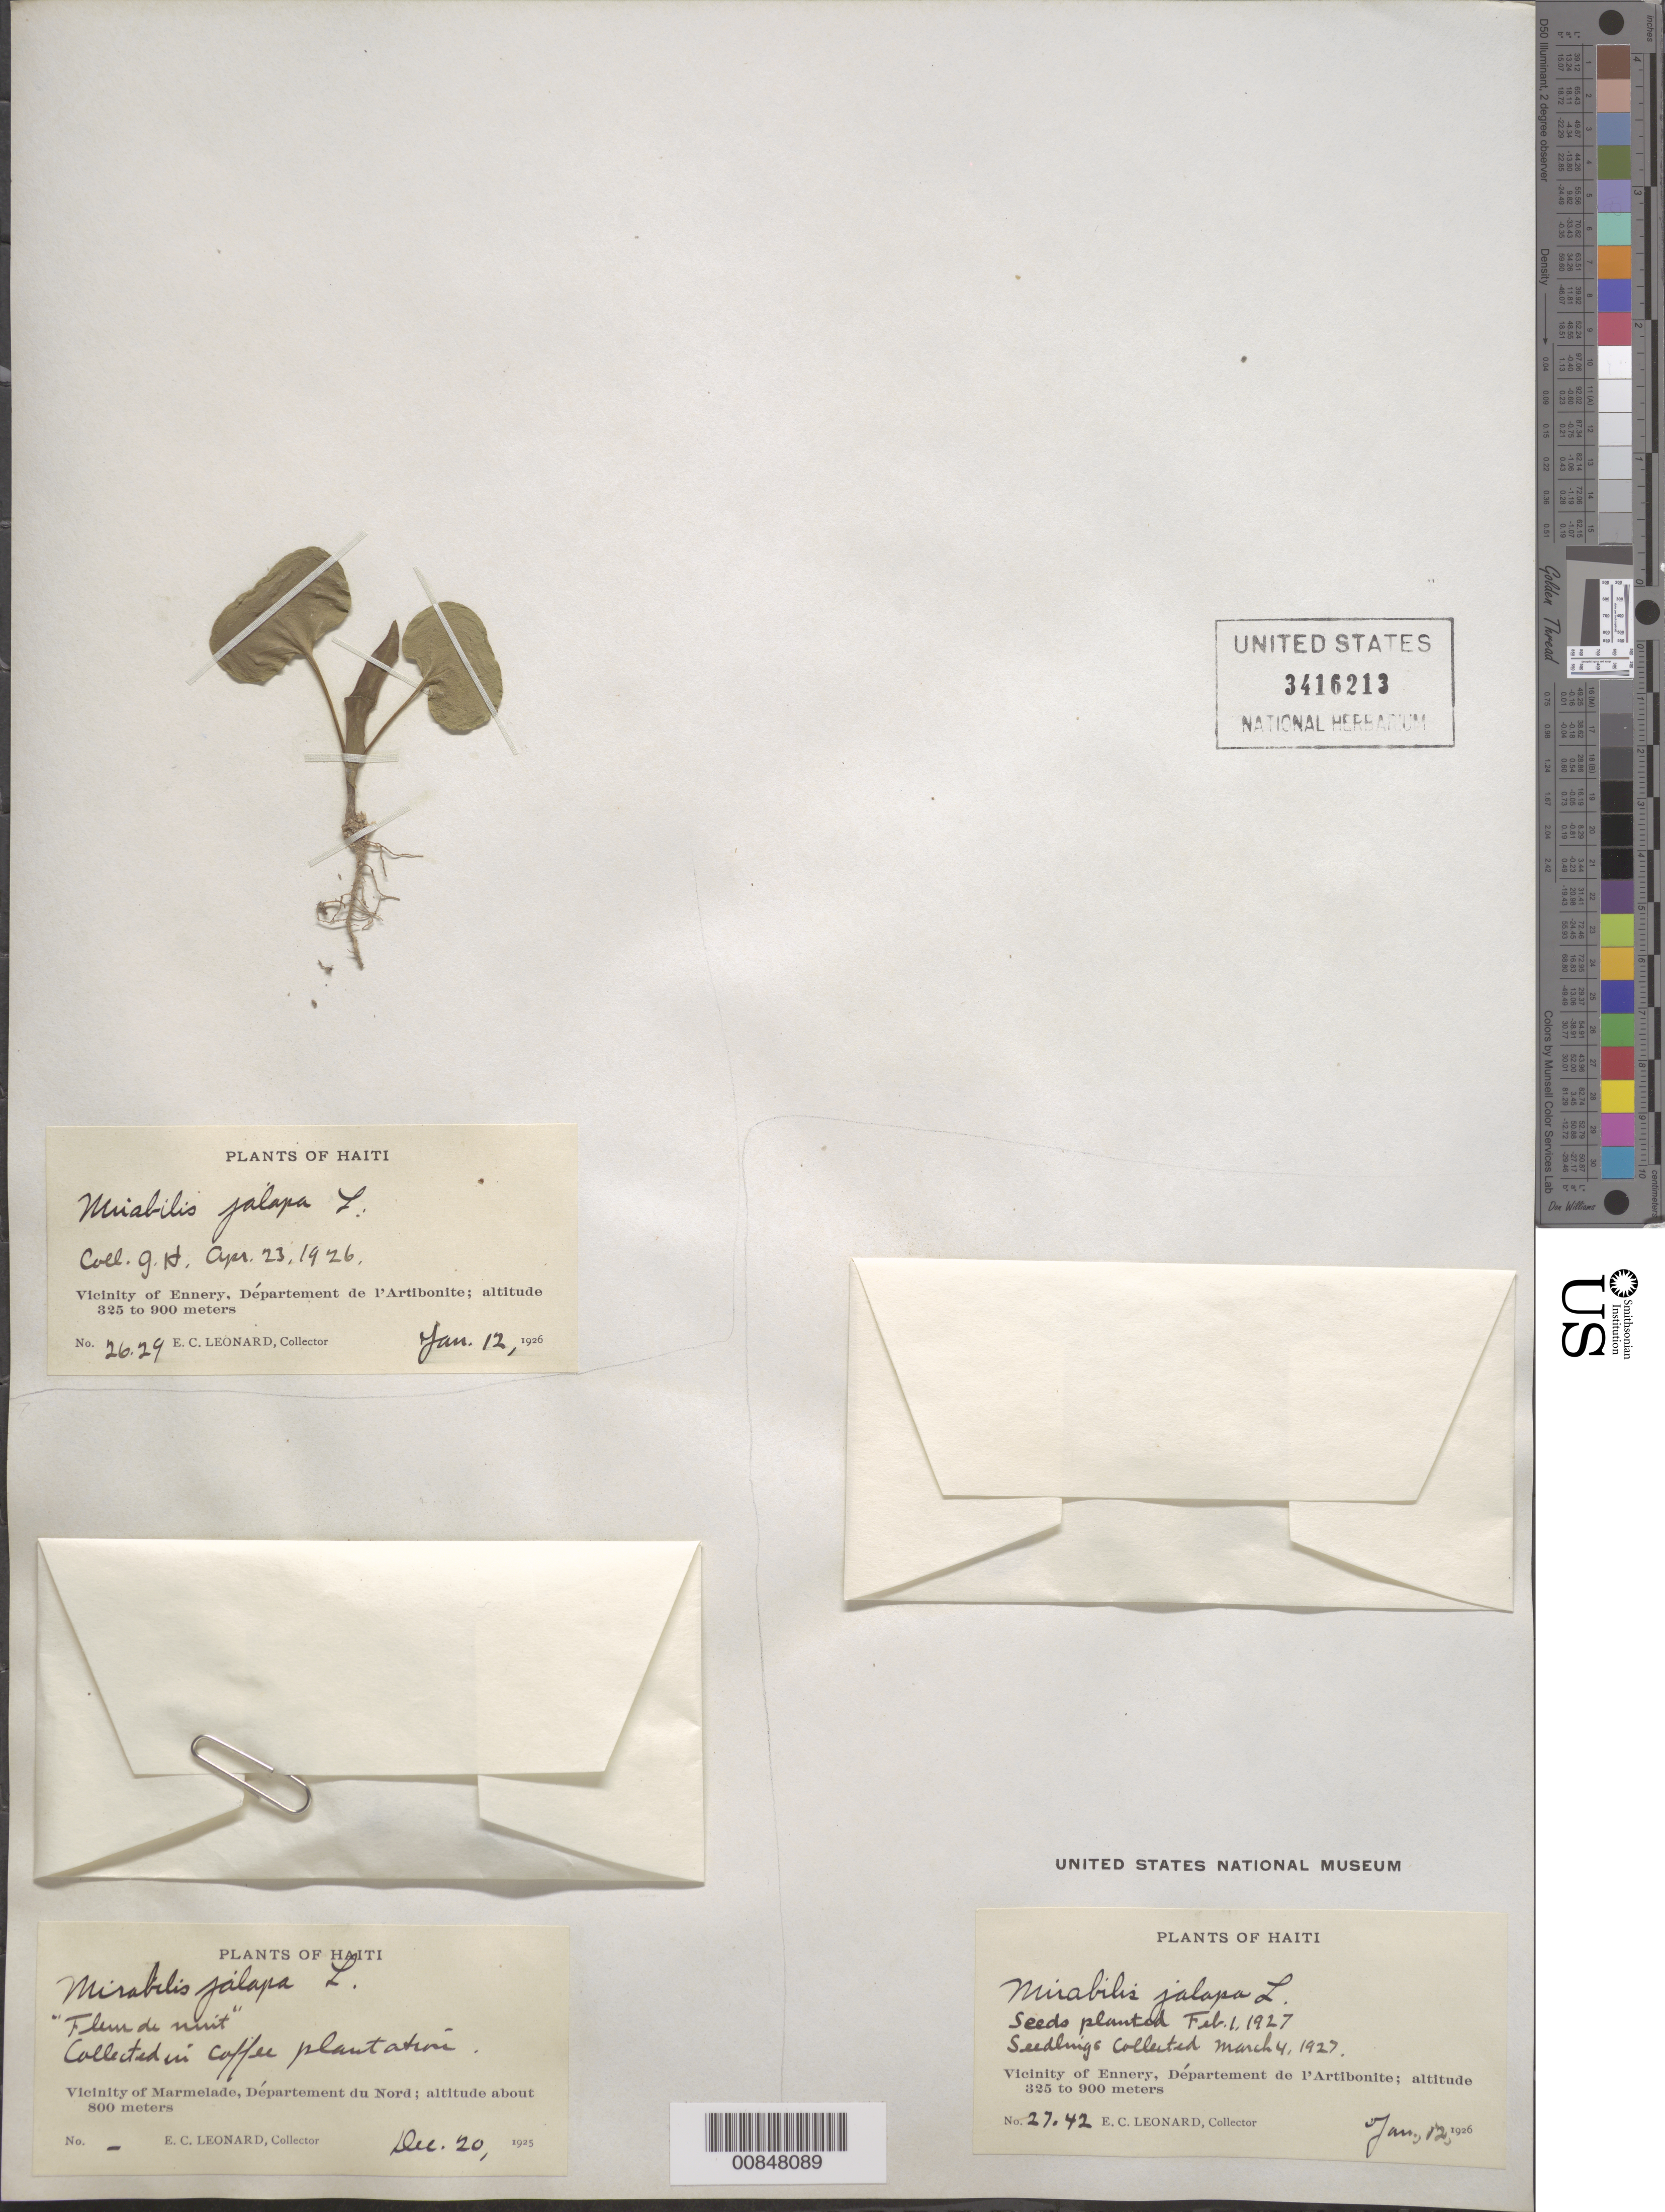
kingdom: Plantae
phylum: Tracheophyta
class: Magnoliopsida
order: Caryophyllales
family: Nyctaginaceae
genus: Mirabilis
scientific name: Mirabilis jalapa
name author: L.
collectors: E. C. Leonard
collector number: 2742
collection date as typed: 12 Jan 1926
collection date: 1926-01-12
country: Haiti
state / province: Artibonite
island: Hispaniola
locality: Vicinity of Ennery.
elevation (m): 325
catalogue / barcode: US 3416213